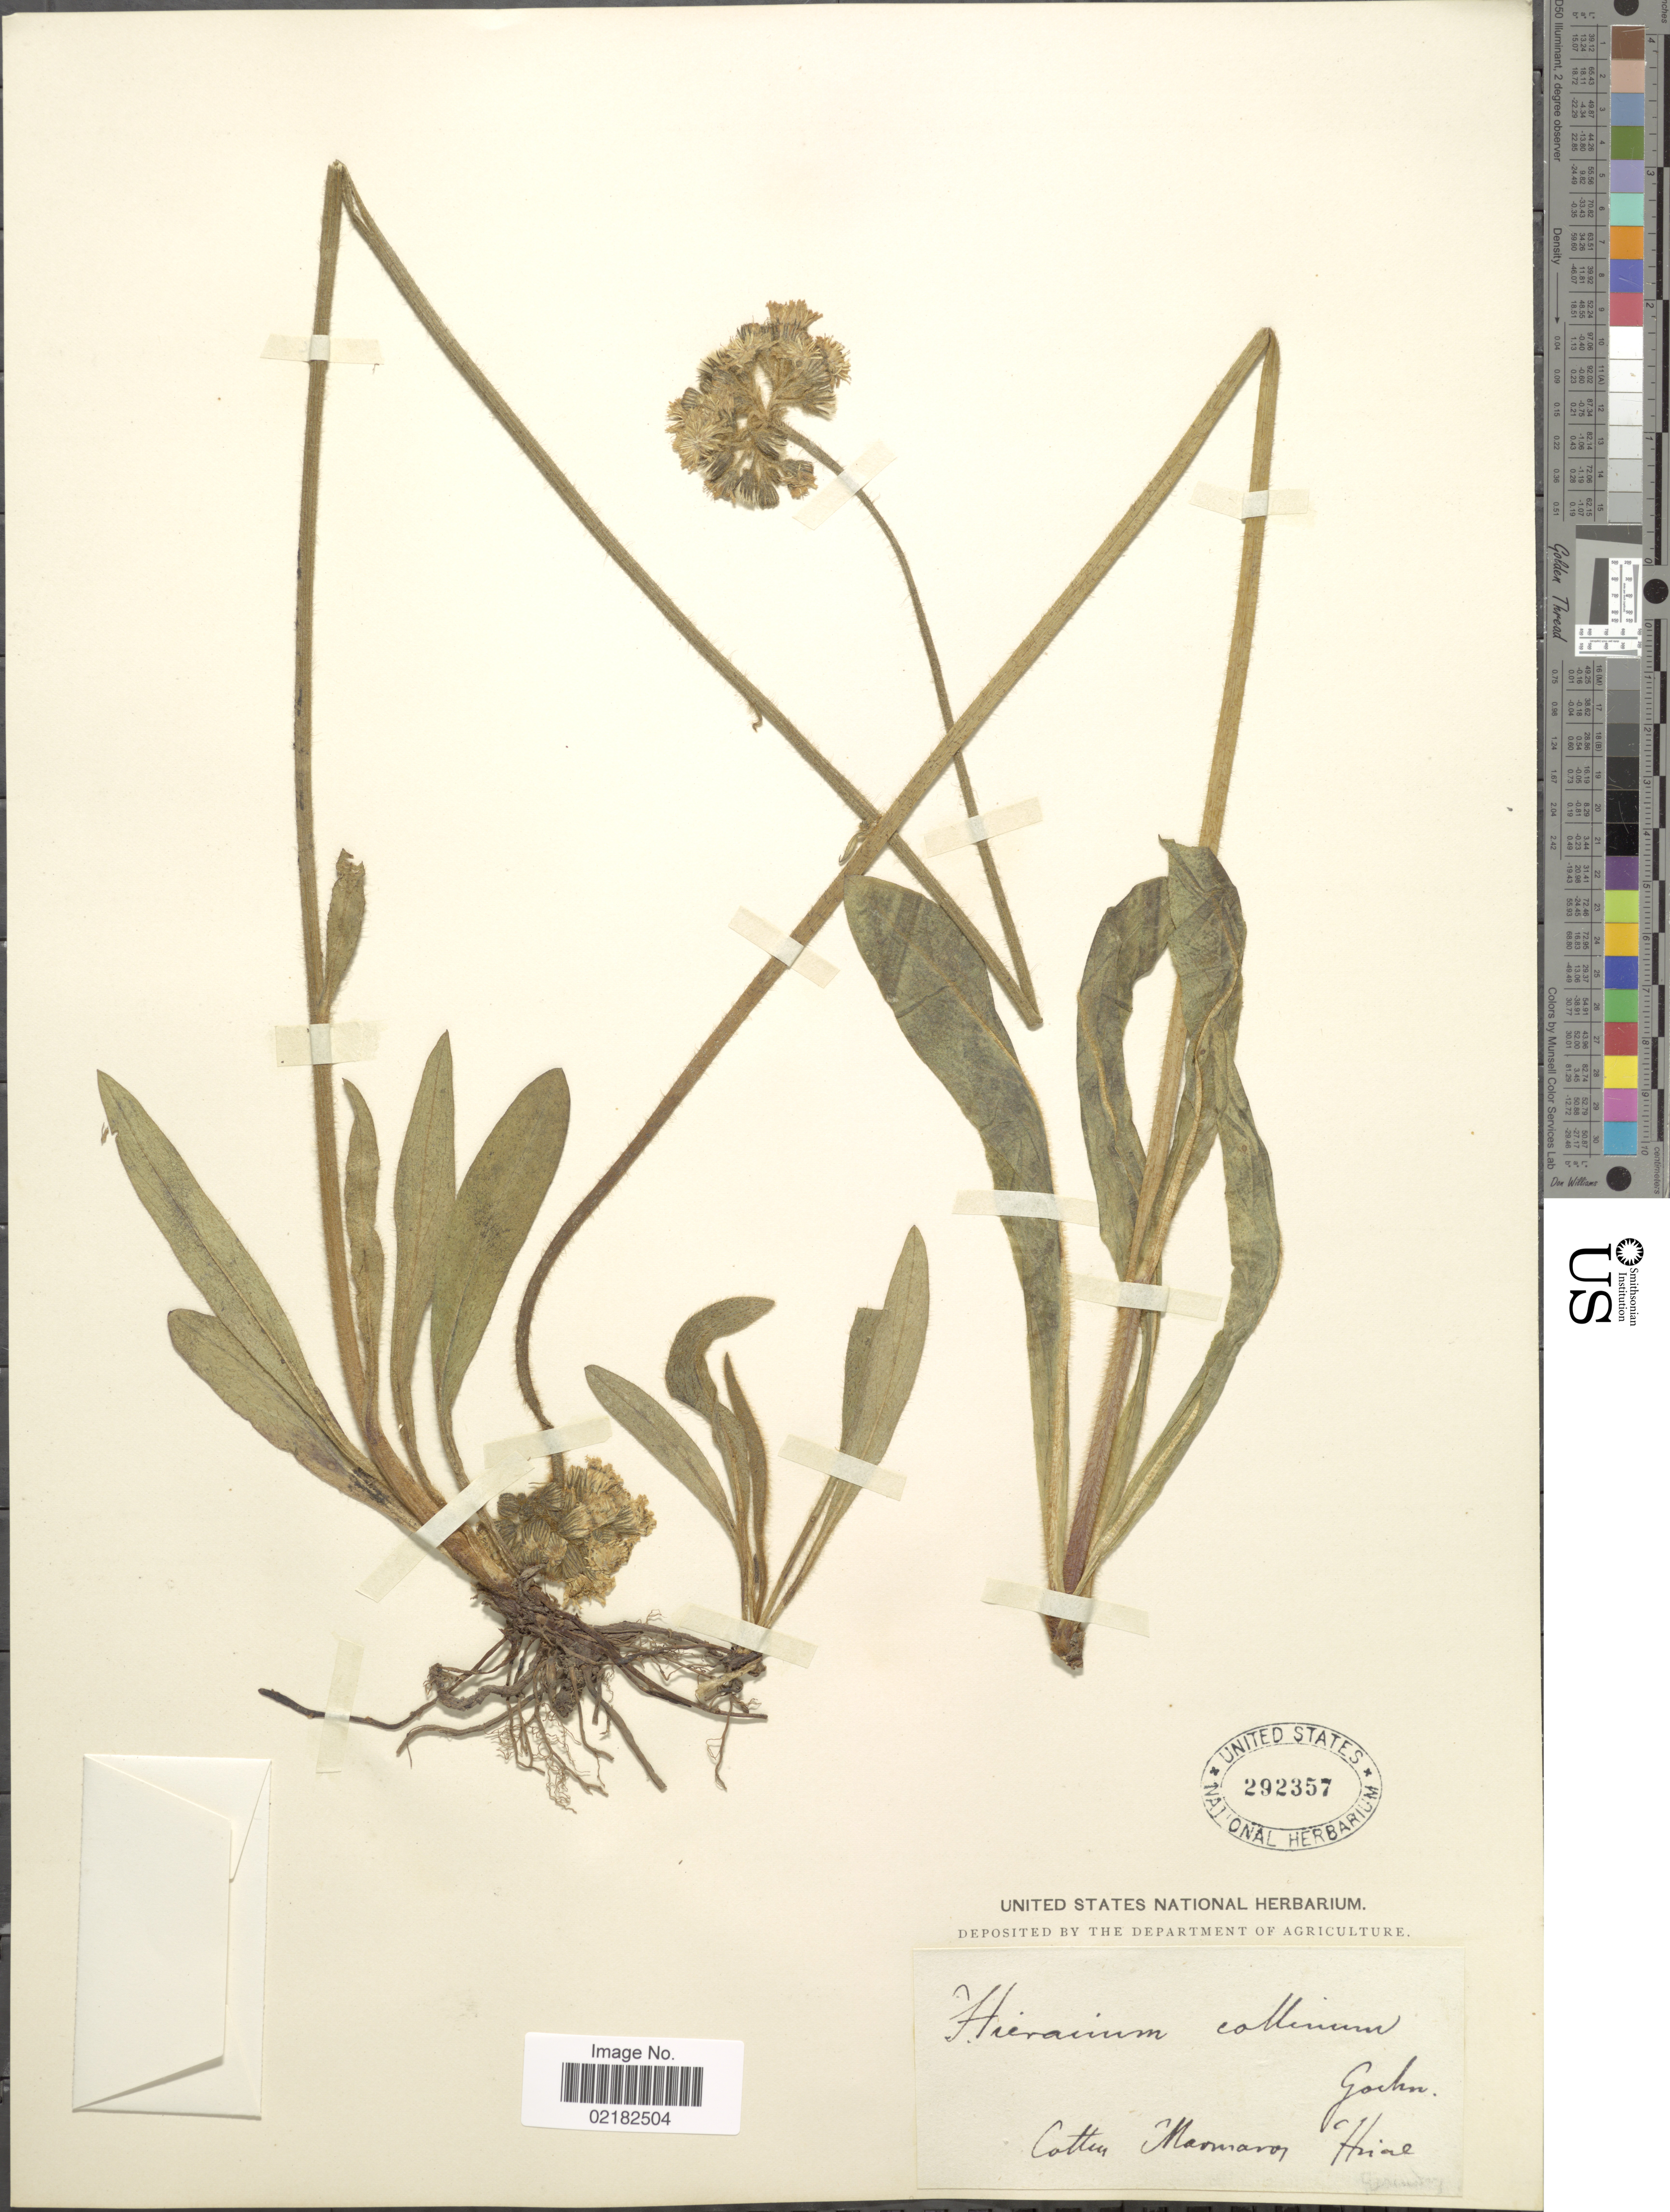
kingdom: Plantae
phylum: Tracheophyta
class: Magnoliopsida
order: Asterales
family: Asteraceae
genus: Pilosella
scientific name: Pilosella cymosa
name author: (L.) F.W. Schultz & Sch. Bip.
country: United States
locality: Cotten Marmaros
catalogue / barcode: US 292357